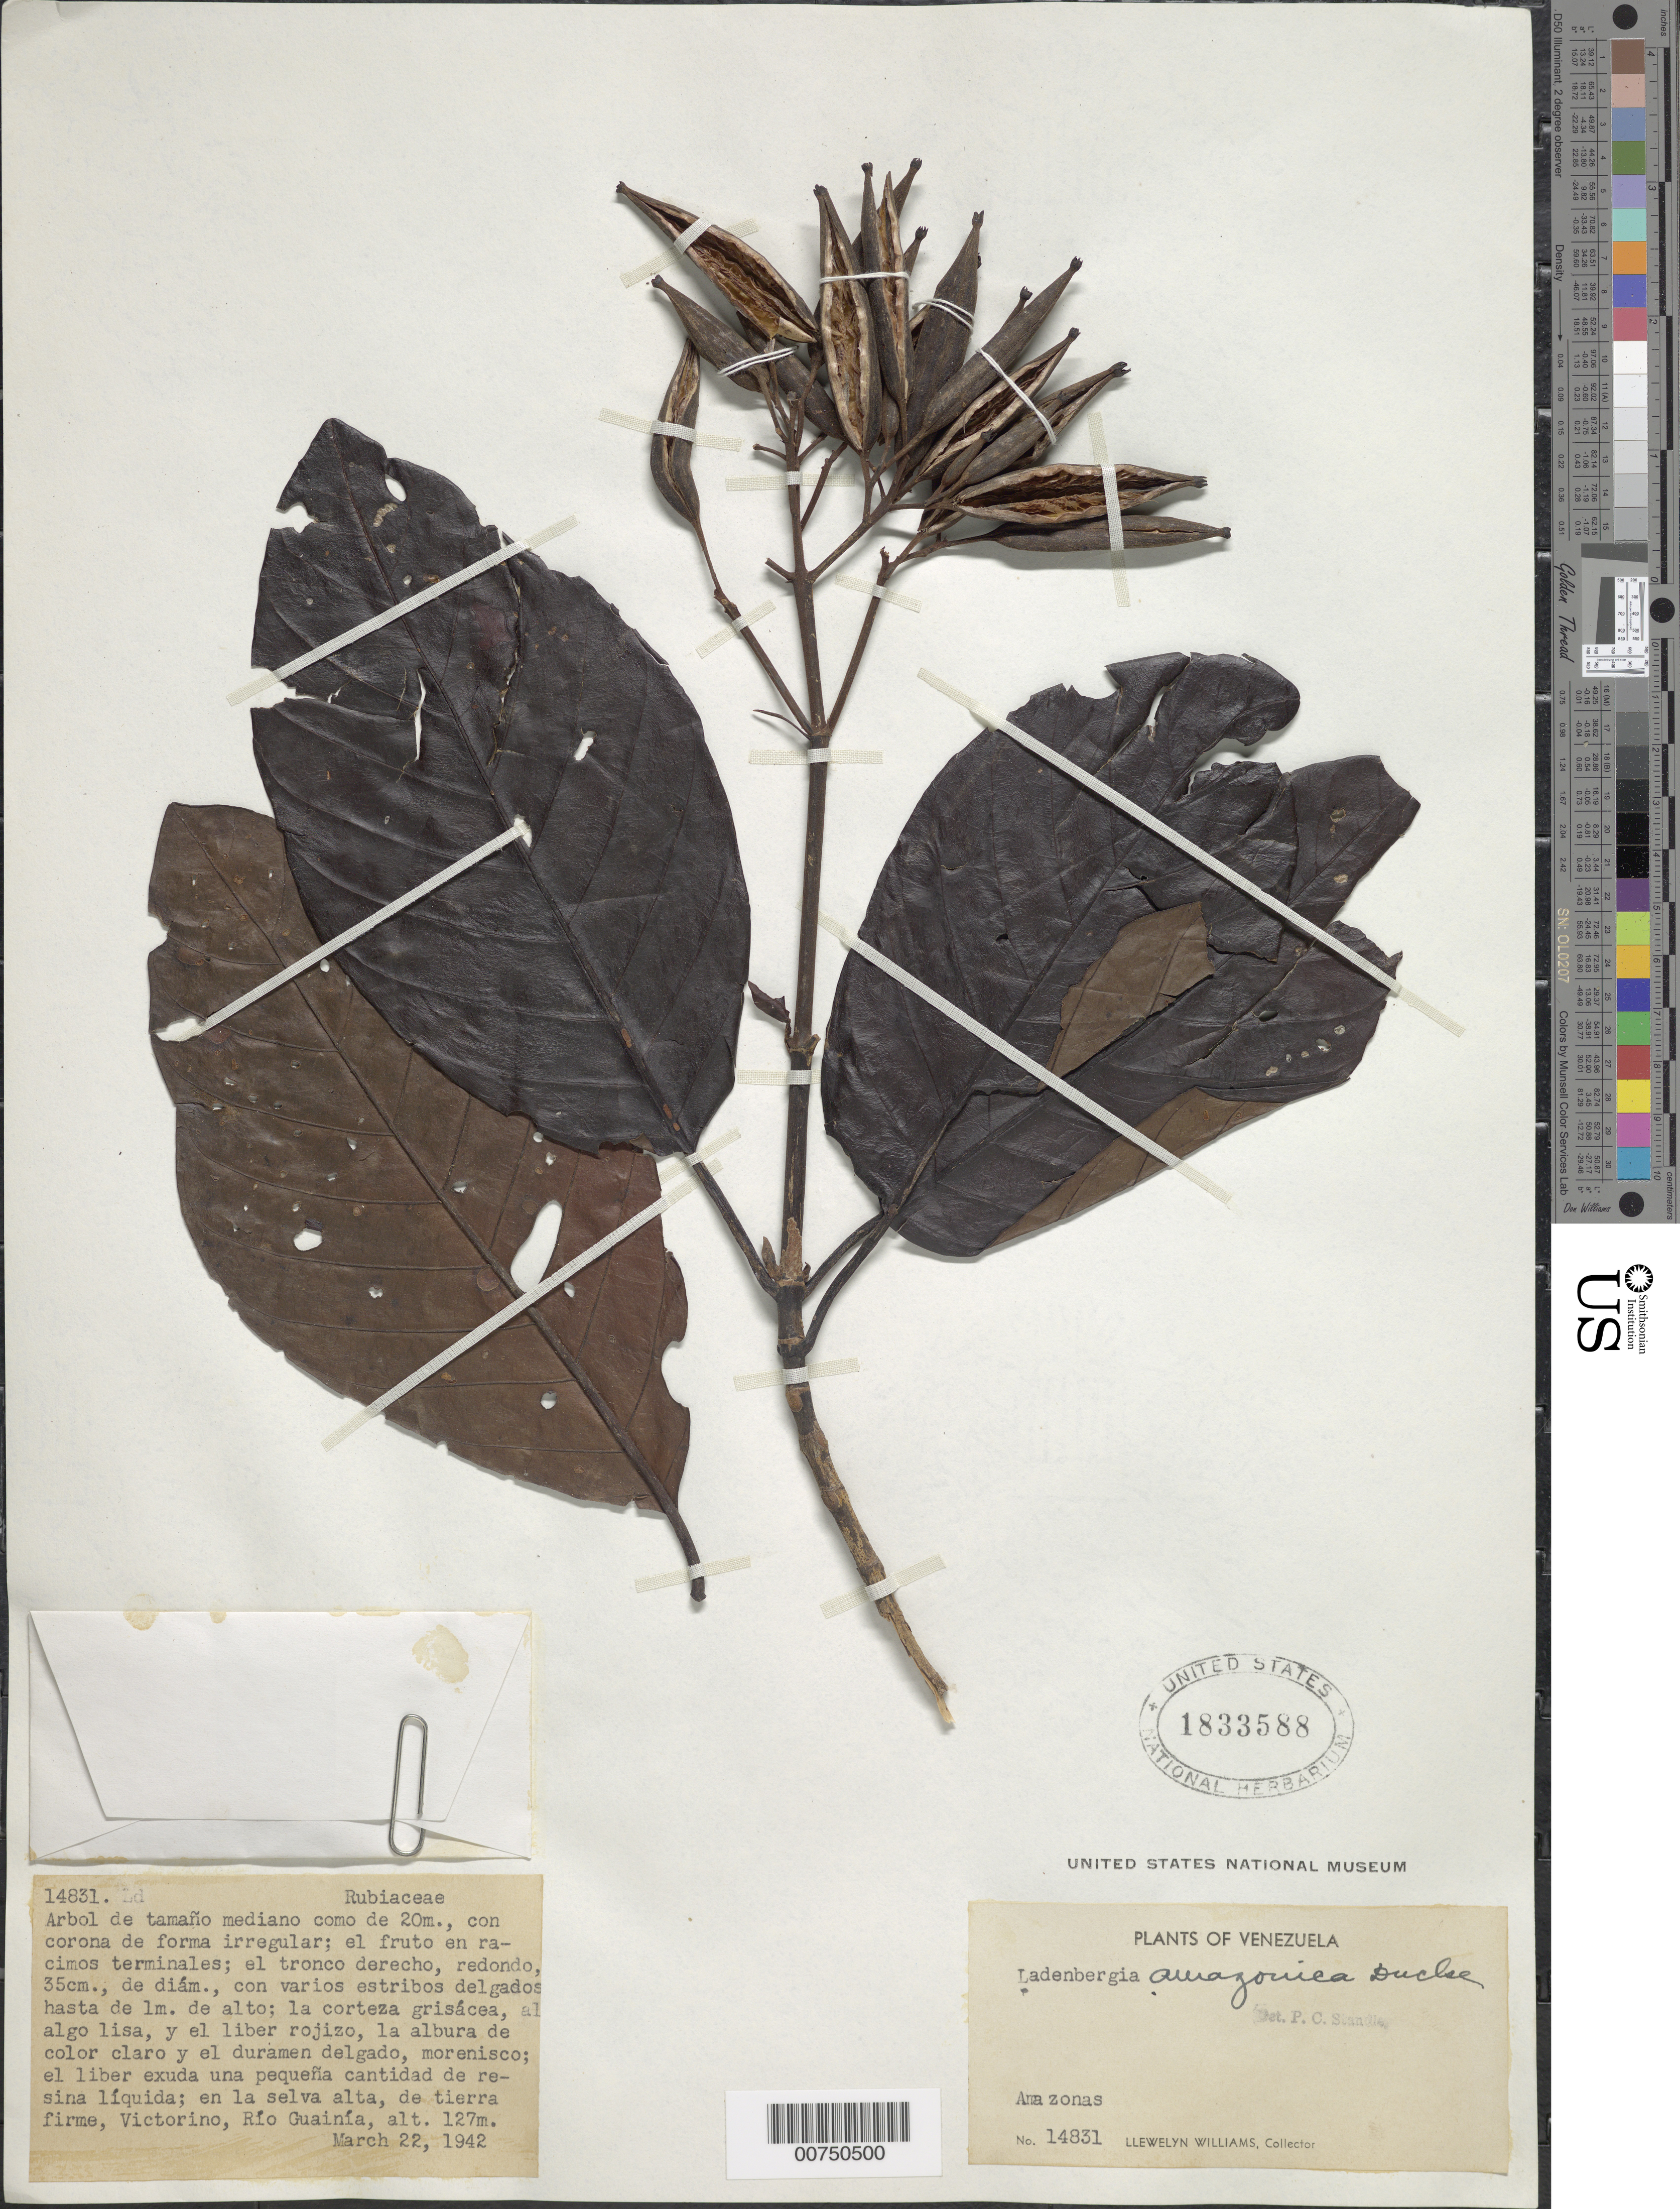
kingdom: Plantae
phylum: Tracheophyta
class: Magnoliopsida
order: Gentianales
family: Rubiaceae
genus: Ladenbergia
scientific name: Ladenbergia amazonensis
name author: Ducke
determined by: Standley, Paul C.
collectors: Ll. Williams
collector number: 14831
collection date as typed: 22-Mar-42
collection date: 1942-03-22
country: Venezuela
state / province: Amazonas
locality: Victorino, Río Guainía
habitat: Selva alta, de tierra firme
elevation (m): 127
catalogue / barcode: US 1833588